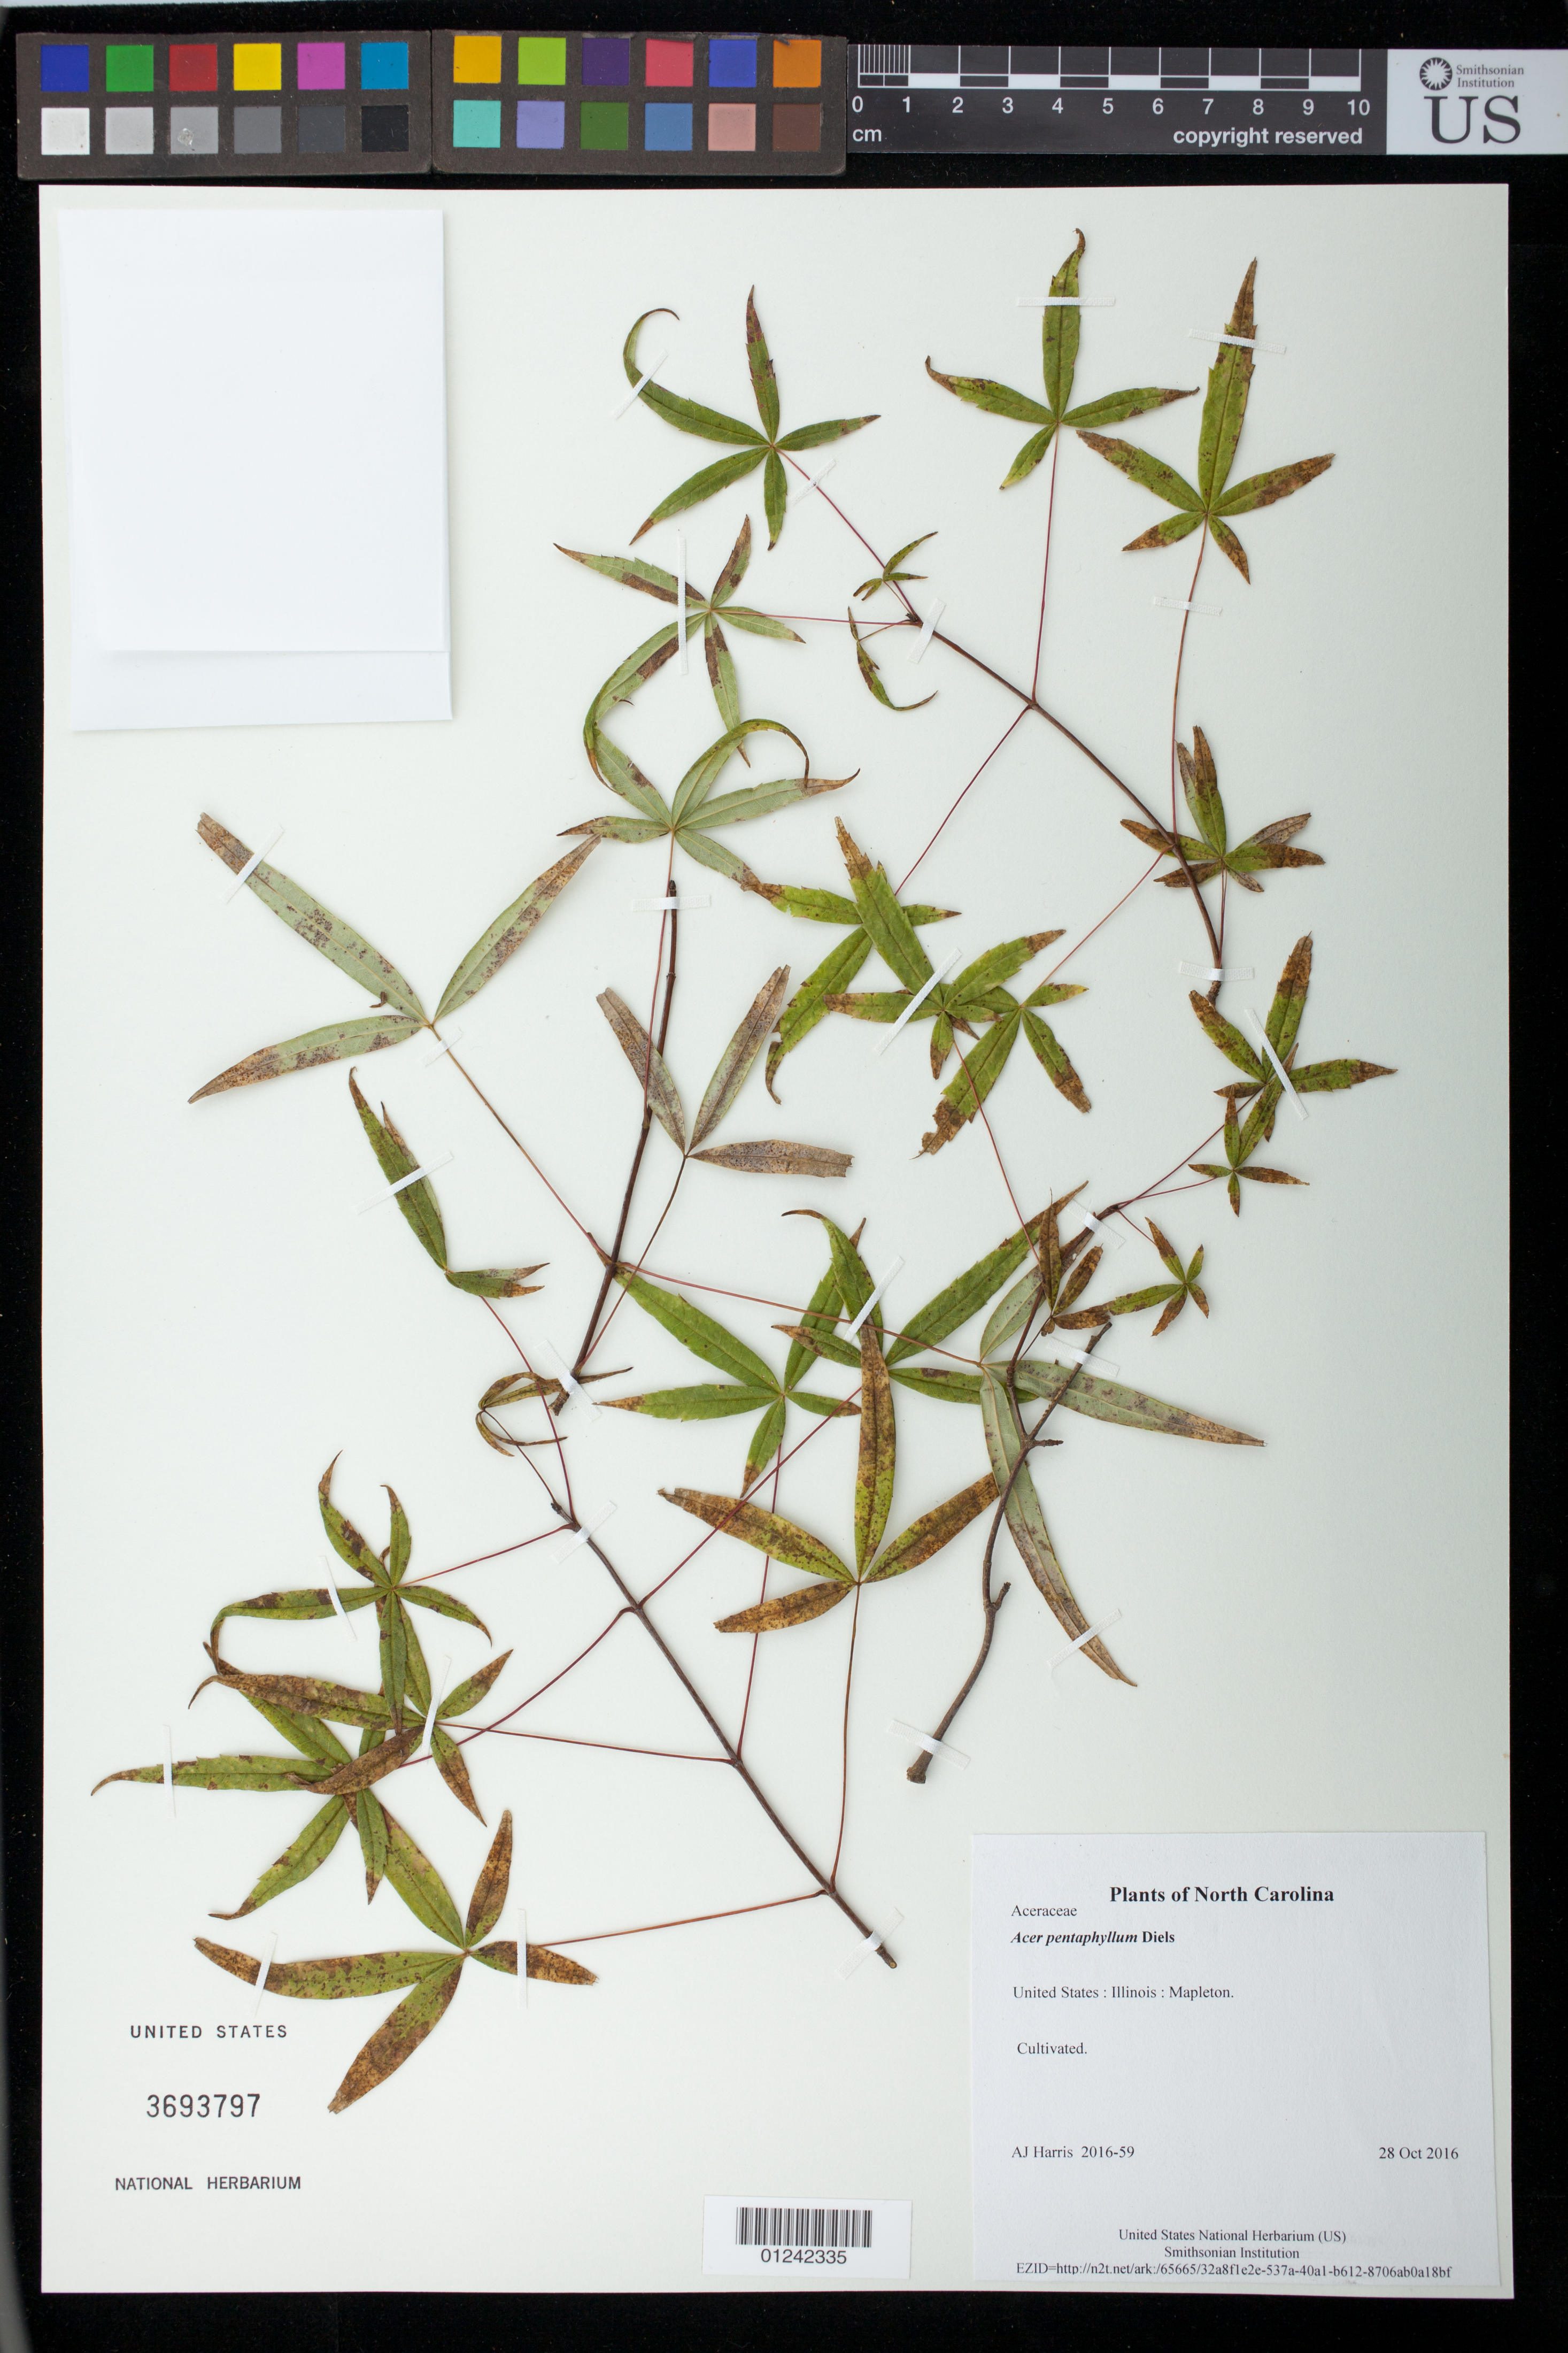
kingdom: Plantae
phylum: Tracheophyta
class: Magnoliopsida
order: Sapindales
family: Sapindaceae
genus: Acer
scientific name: Acer pentaphyllum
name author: Diels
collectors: A. J. Harris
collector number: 2016-59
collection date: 2016-10-28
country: United States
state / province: Illinois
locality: Mapleton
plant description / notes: Collected by Kay Dye of the North American Maple Society. Mr Dye grew these individuals in pots at his home in Mapleton, IL. He grew them from seed obtained from Forest Farm, which obtained and grew seed from Sheffield Seed. A plant hunter from Sheffield obtained the seed from someplace in Australia. The original source must have been China, where the species is native, but the paper trail ends in Australia.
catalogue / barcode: US 3693797